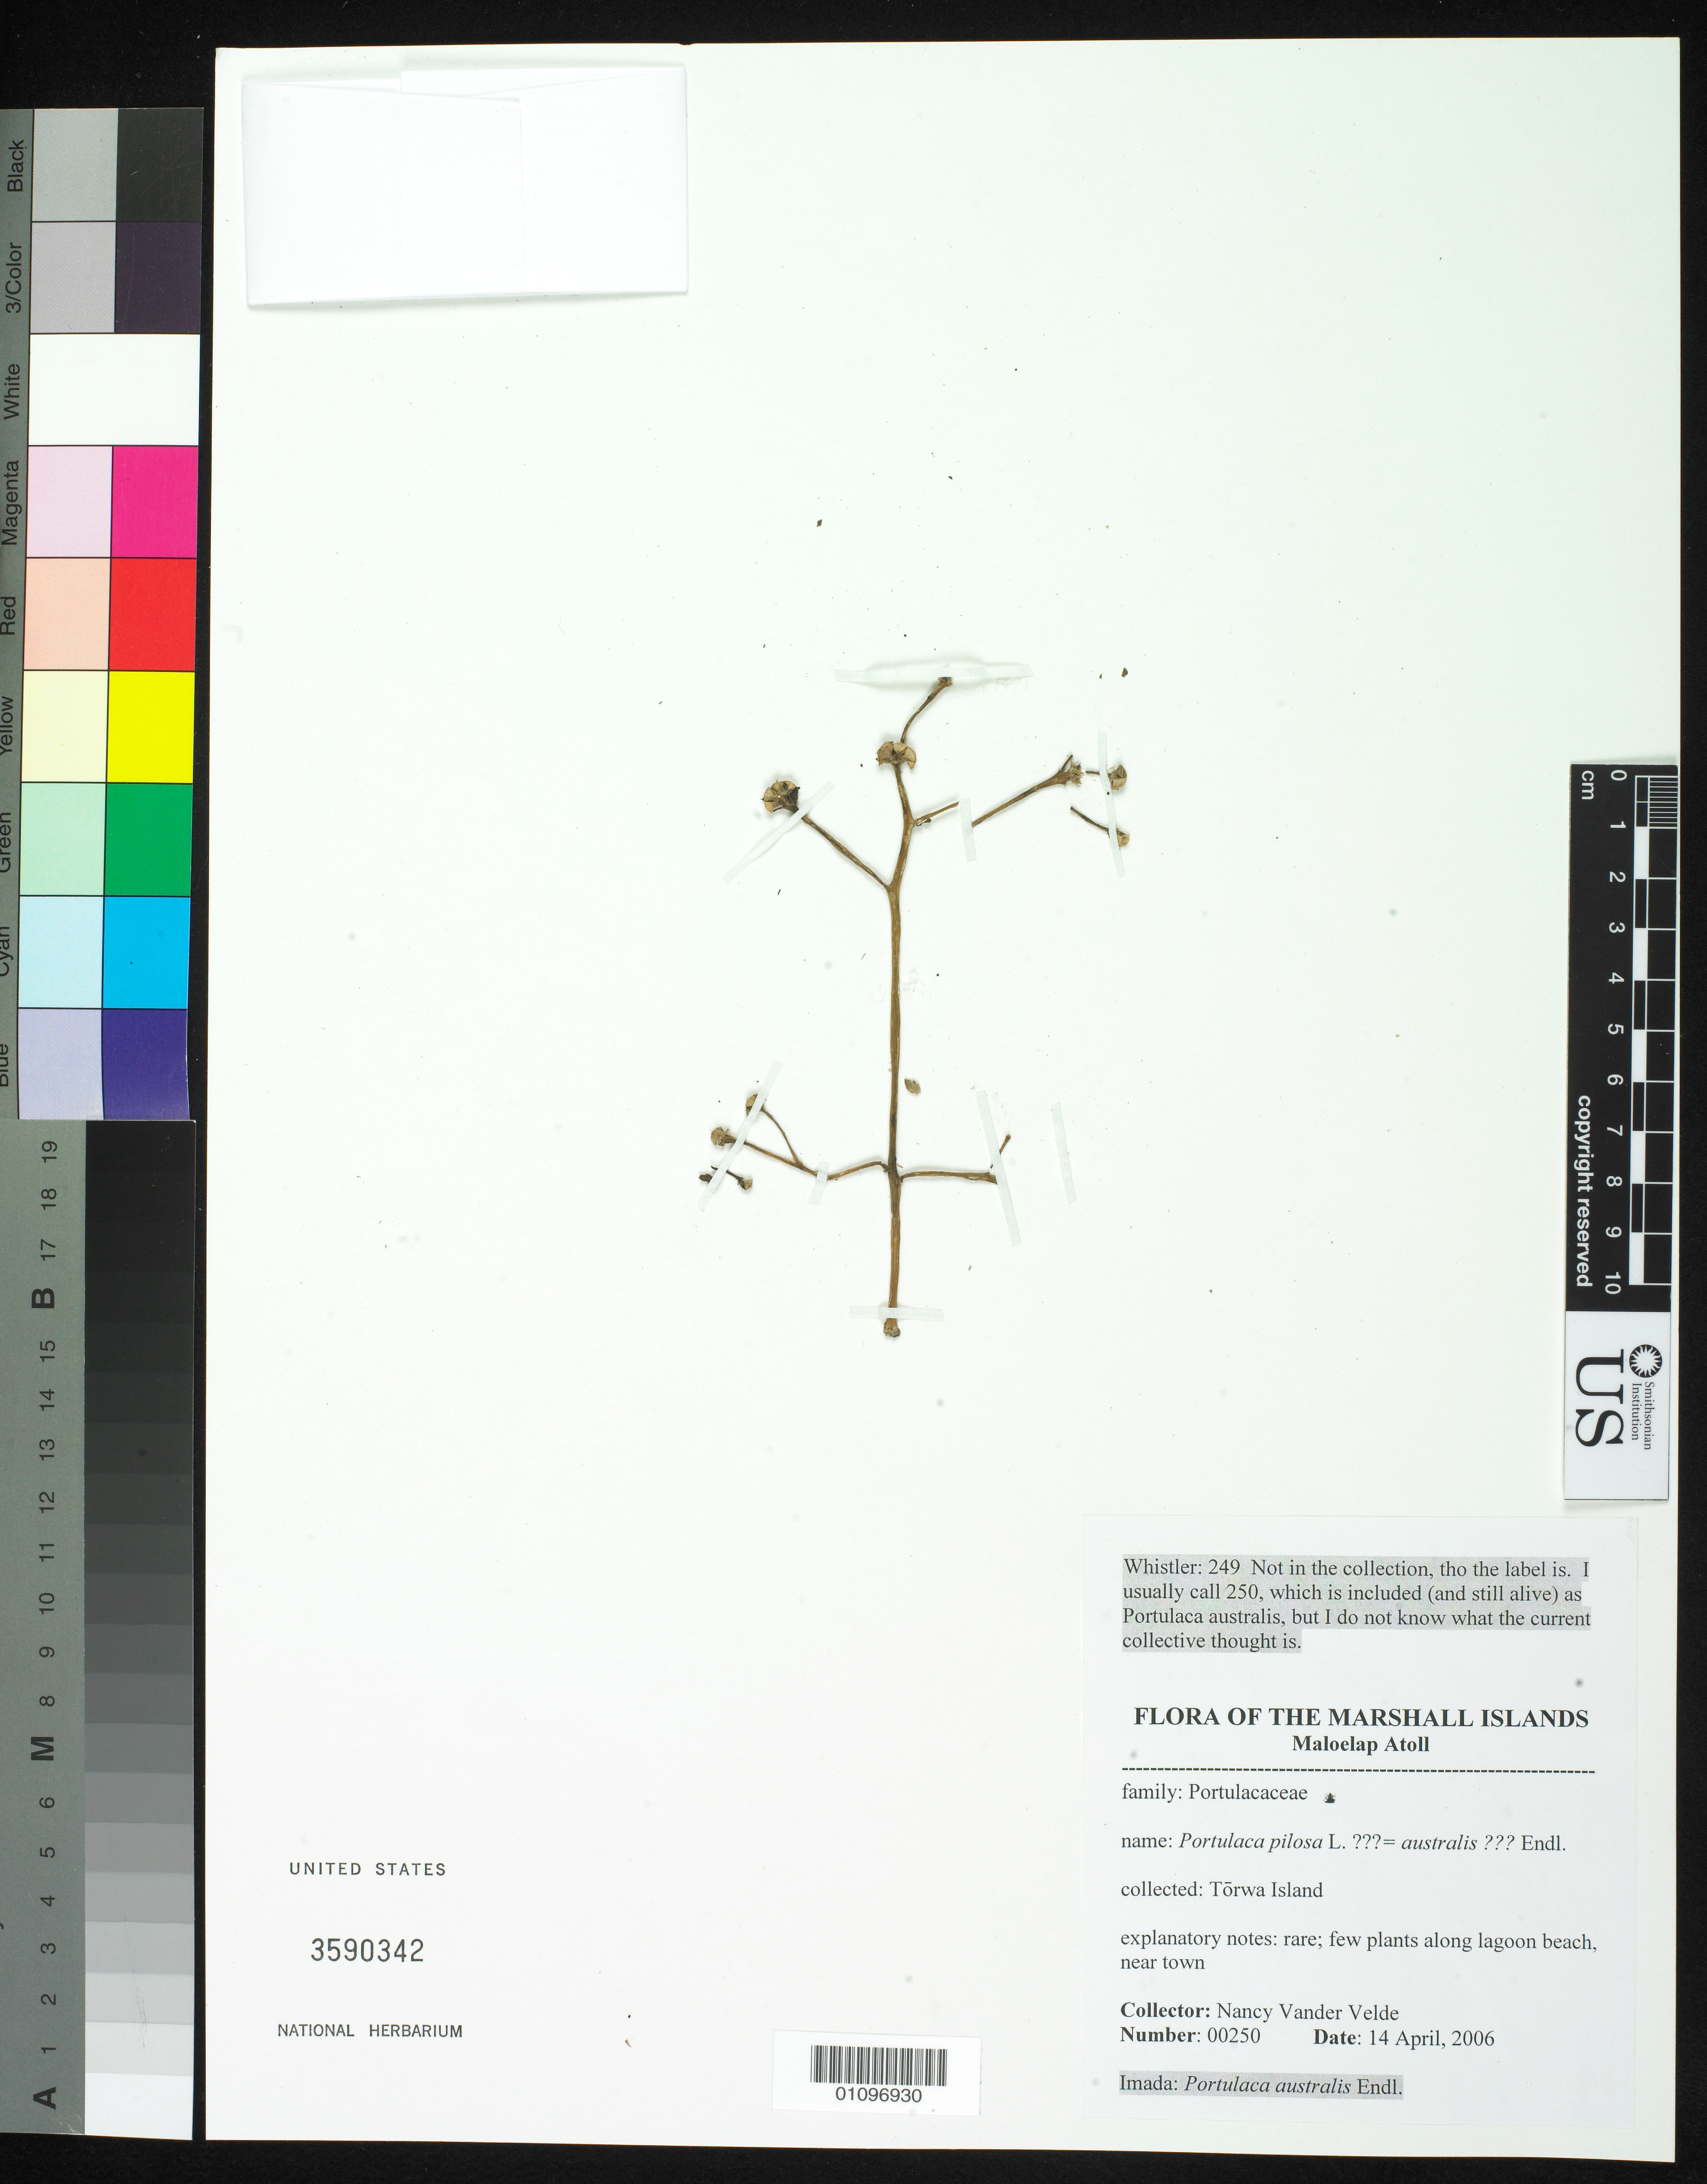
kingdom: Plantae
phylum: Tracheophyta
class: Magnoliopsida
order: Caryophyllales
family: Portulacaceae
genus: Portulaca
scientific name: Portulaca pilosa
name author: L.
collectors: N. Vander Velde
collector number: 00250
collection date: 2006-04-14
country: Marshall Islands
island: Maloelap Atoll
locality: Torwa Islet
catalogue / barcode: US 3590342